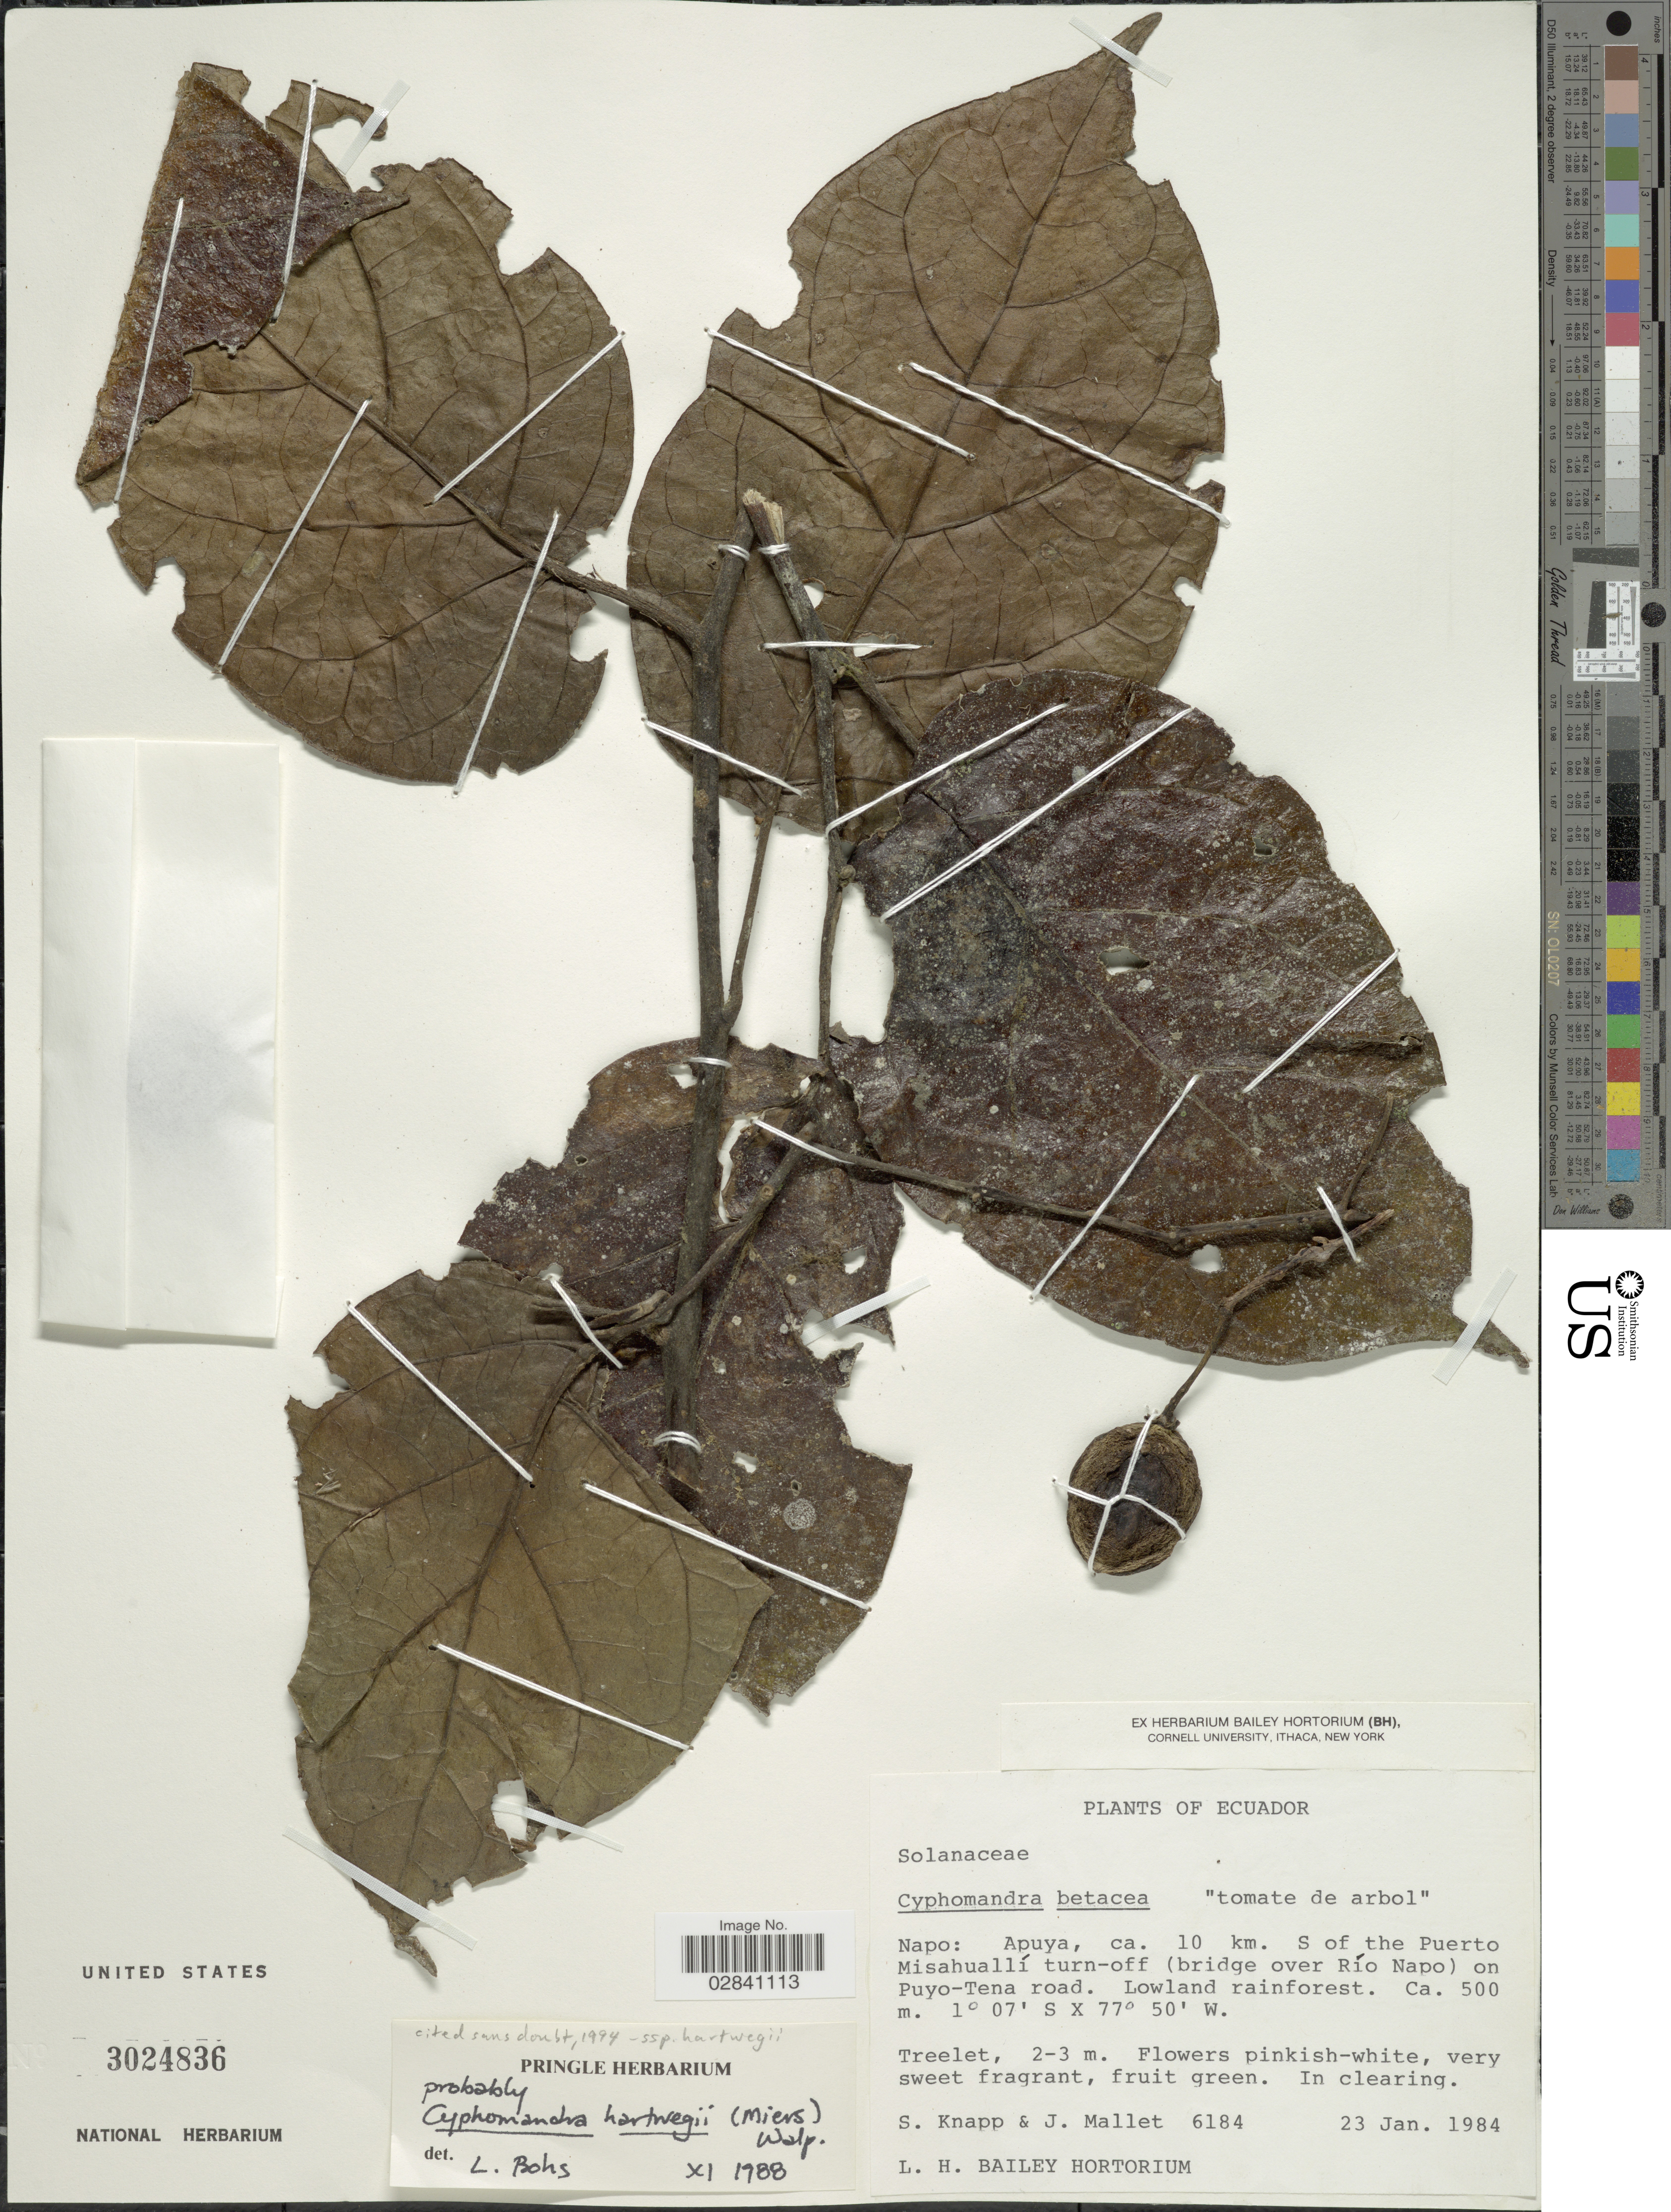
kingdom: Plantae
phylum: Tracheophyta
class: Magnoliopsida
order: Solanales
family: Solanaceae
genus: Cyphomandra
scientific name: Cyphomandra hartwegii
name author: (Miers) Sendtn. ex Walp.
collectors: S. Knapp & J. Mallet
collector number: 6184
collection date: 1984-01-23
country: Ecuador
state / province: Napo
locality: Apuya, ca. 10 km. S of the Puerto Misahuallí turn-off (bridge over Río Napo) on Puyo-Tena road.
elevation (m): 500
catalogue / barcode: US 3024836